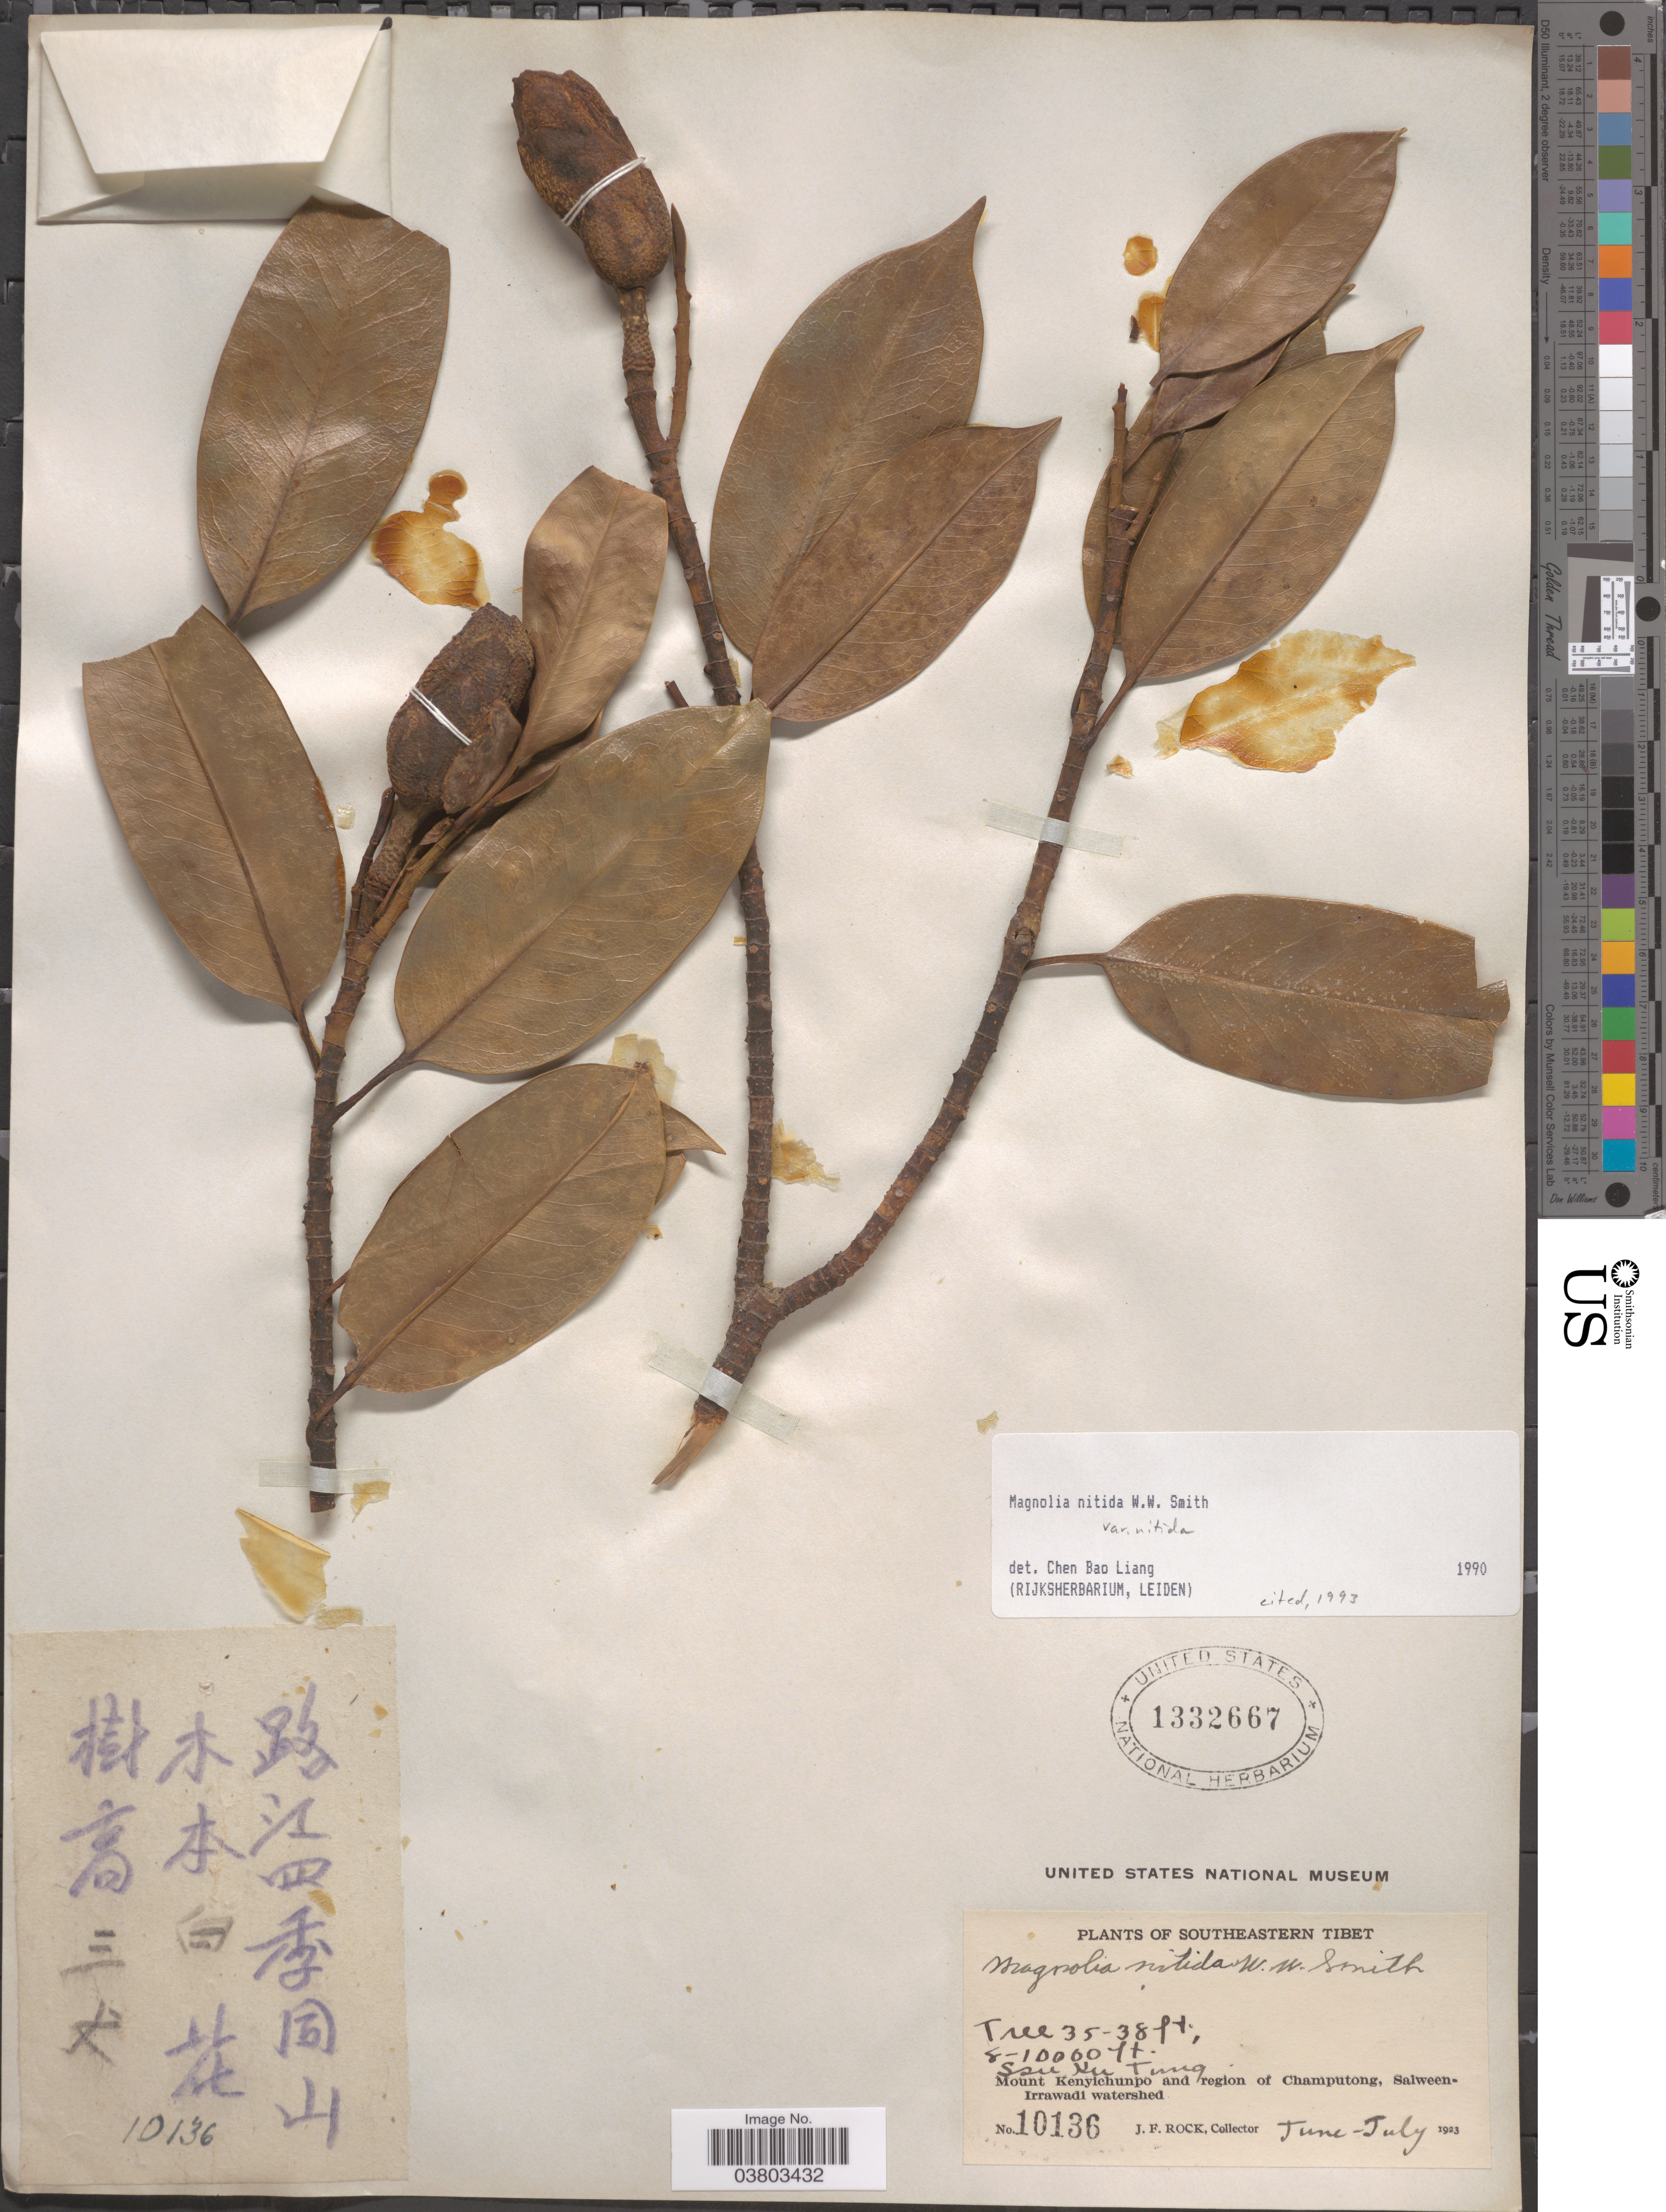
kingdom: Plantae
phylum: Tracheophyta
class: Magnoliopsida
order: Magnoliales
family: Magnoliaceae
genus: Magnolia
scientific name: Magnolia nitida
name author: W.W. Sm.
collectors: J. Rock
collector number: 10136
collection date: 1923-06/1923-07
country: China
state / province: Xizang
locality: Southeastern Tibet. Szu Ku Tung. [interpreted] Mount Kenyichunpo and region of Champutong, Salween-Irrawadi watershed.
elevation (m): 2438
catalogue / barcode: US 1332667